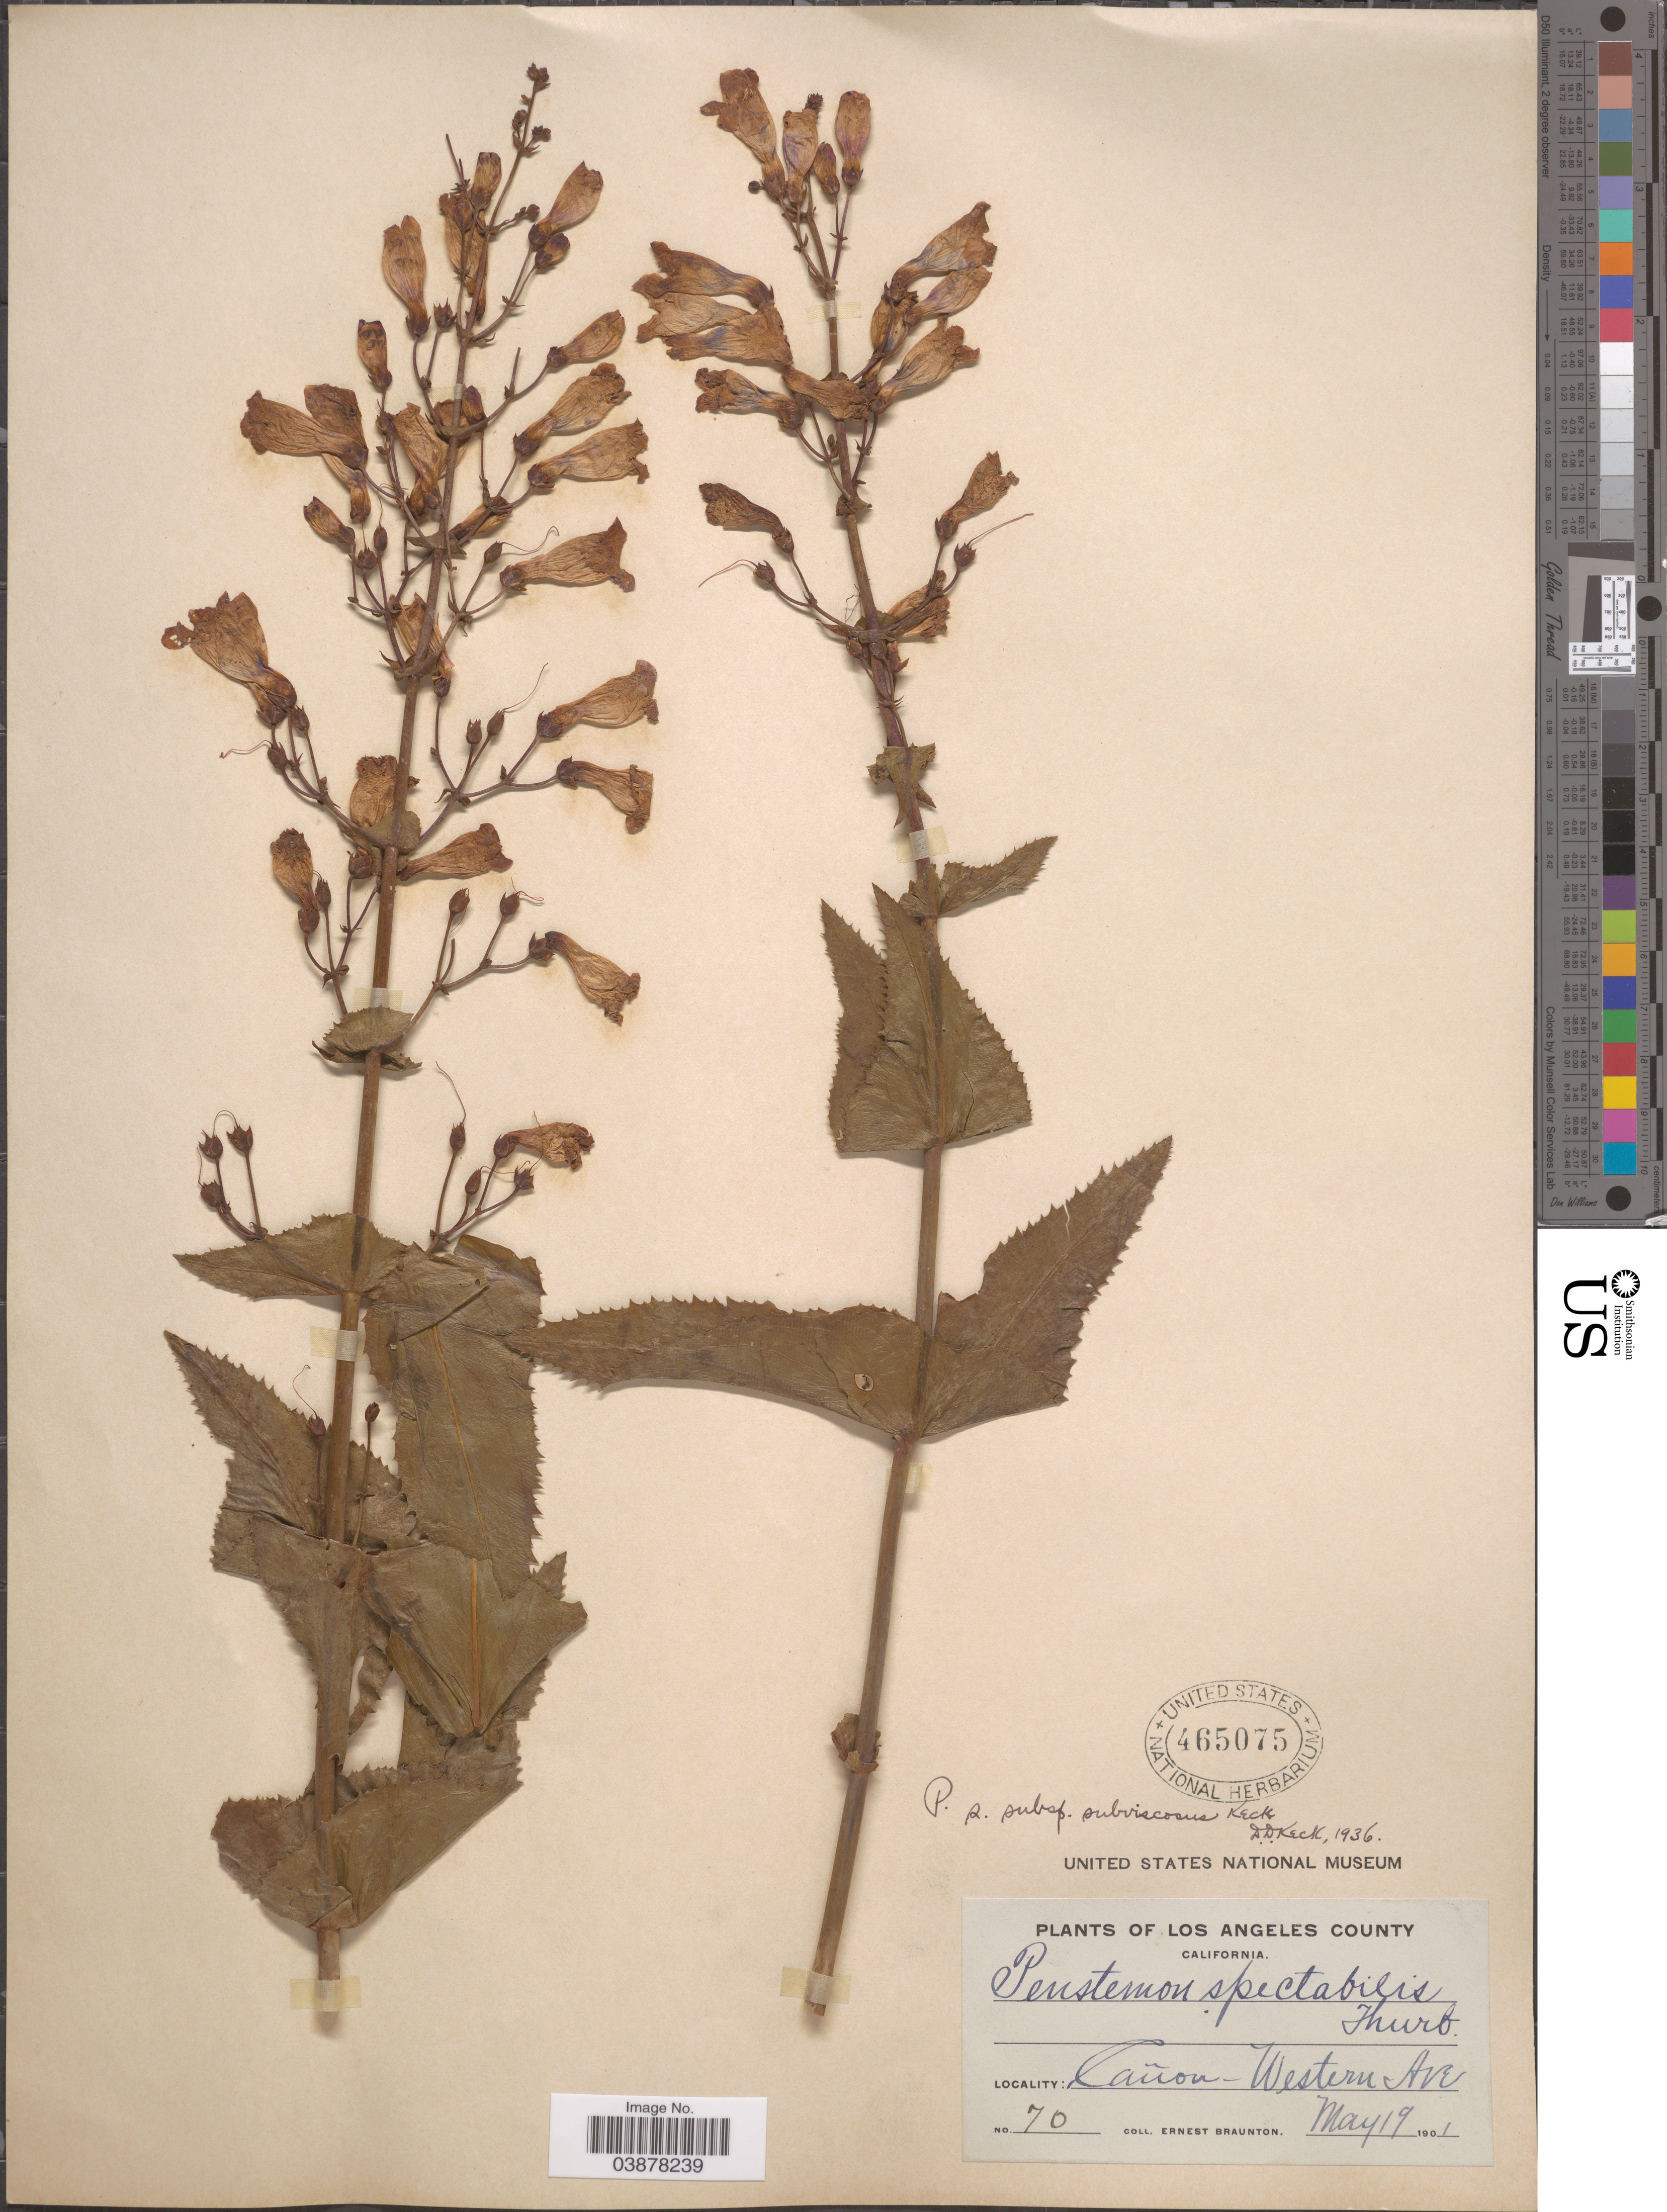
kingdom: Plantae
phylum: Tracheophyta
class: Magnoliopsida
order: Lamiales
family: Plantaginaceae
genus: Penstemon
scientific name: Penstemon spectabilis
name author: Thurb. ex Torr. & A. Gray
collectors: E. Braunton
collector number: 70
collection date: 1901-05-19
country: United States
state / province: California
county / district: Los Angeles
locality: Los Angeles County. Cañon-Western Ave.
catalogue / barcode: US 465075